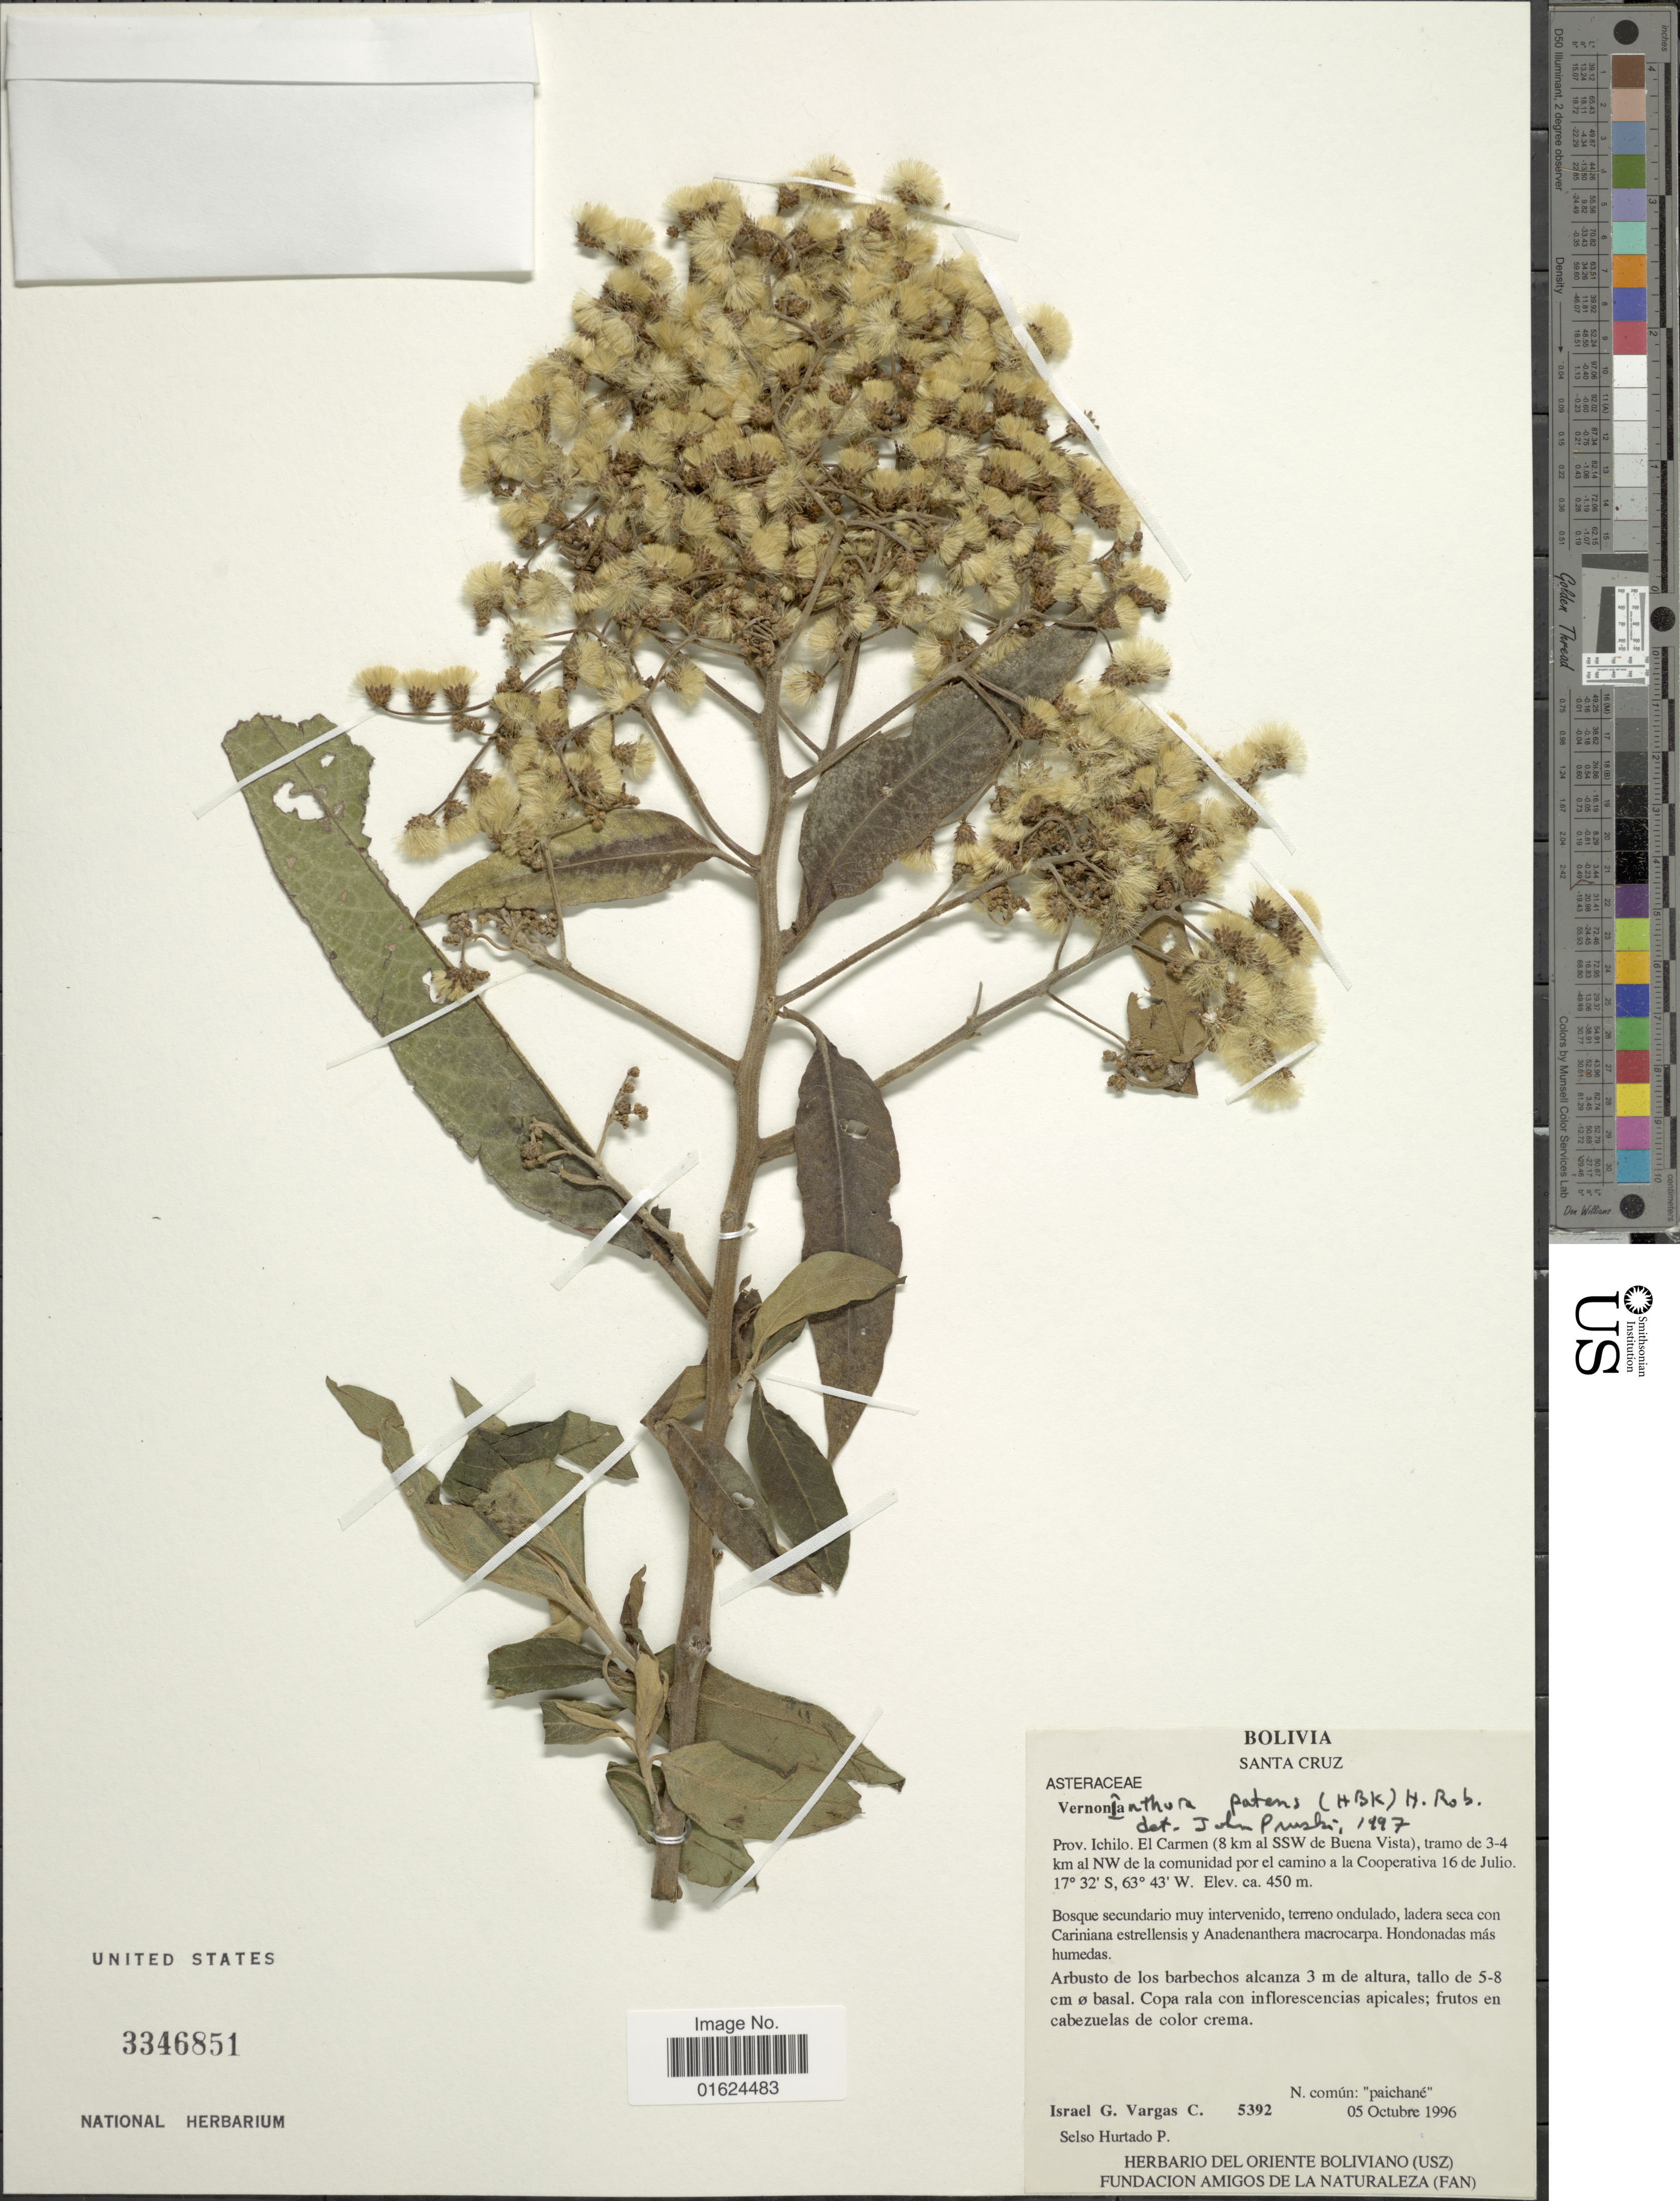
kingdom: Plantae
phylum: Tracheophyta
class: Magnoliopsida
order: Asterales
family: Asteraceae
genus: Vernonanthura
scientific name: Vernonanthura patens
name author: (Kunth) H. Rob.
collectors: I. Vargas C. & S. Hurtado P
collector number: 5392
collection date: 1996-10-05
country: Bolivia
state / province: Santa Cruz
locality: Prov. Ichilo. El Carmen (8 km al SSW de Buena Vista), tramo de 3-4 km al NW de la comunidad por el camino a la Cooperativa 16 de Julio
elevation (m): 450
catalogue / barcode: US 3346851